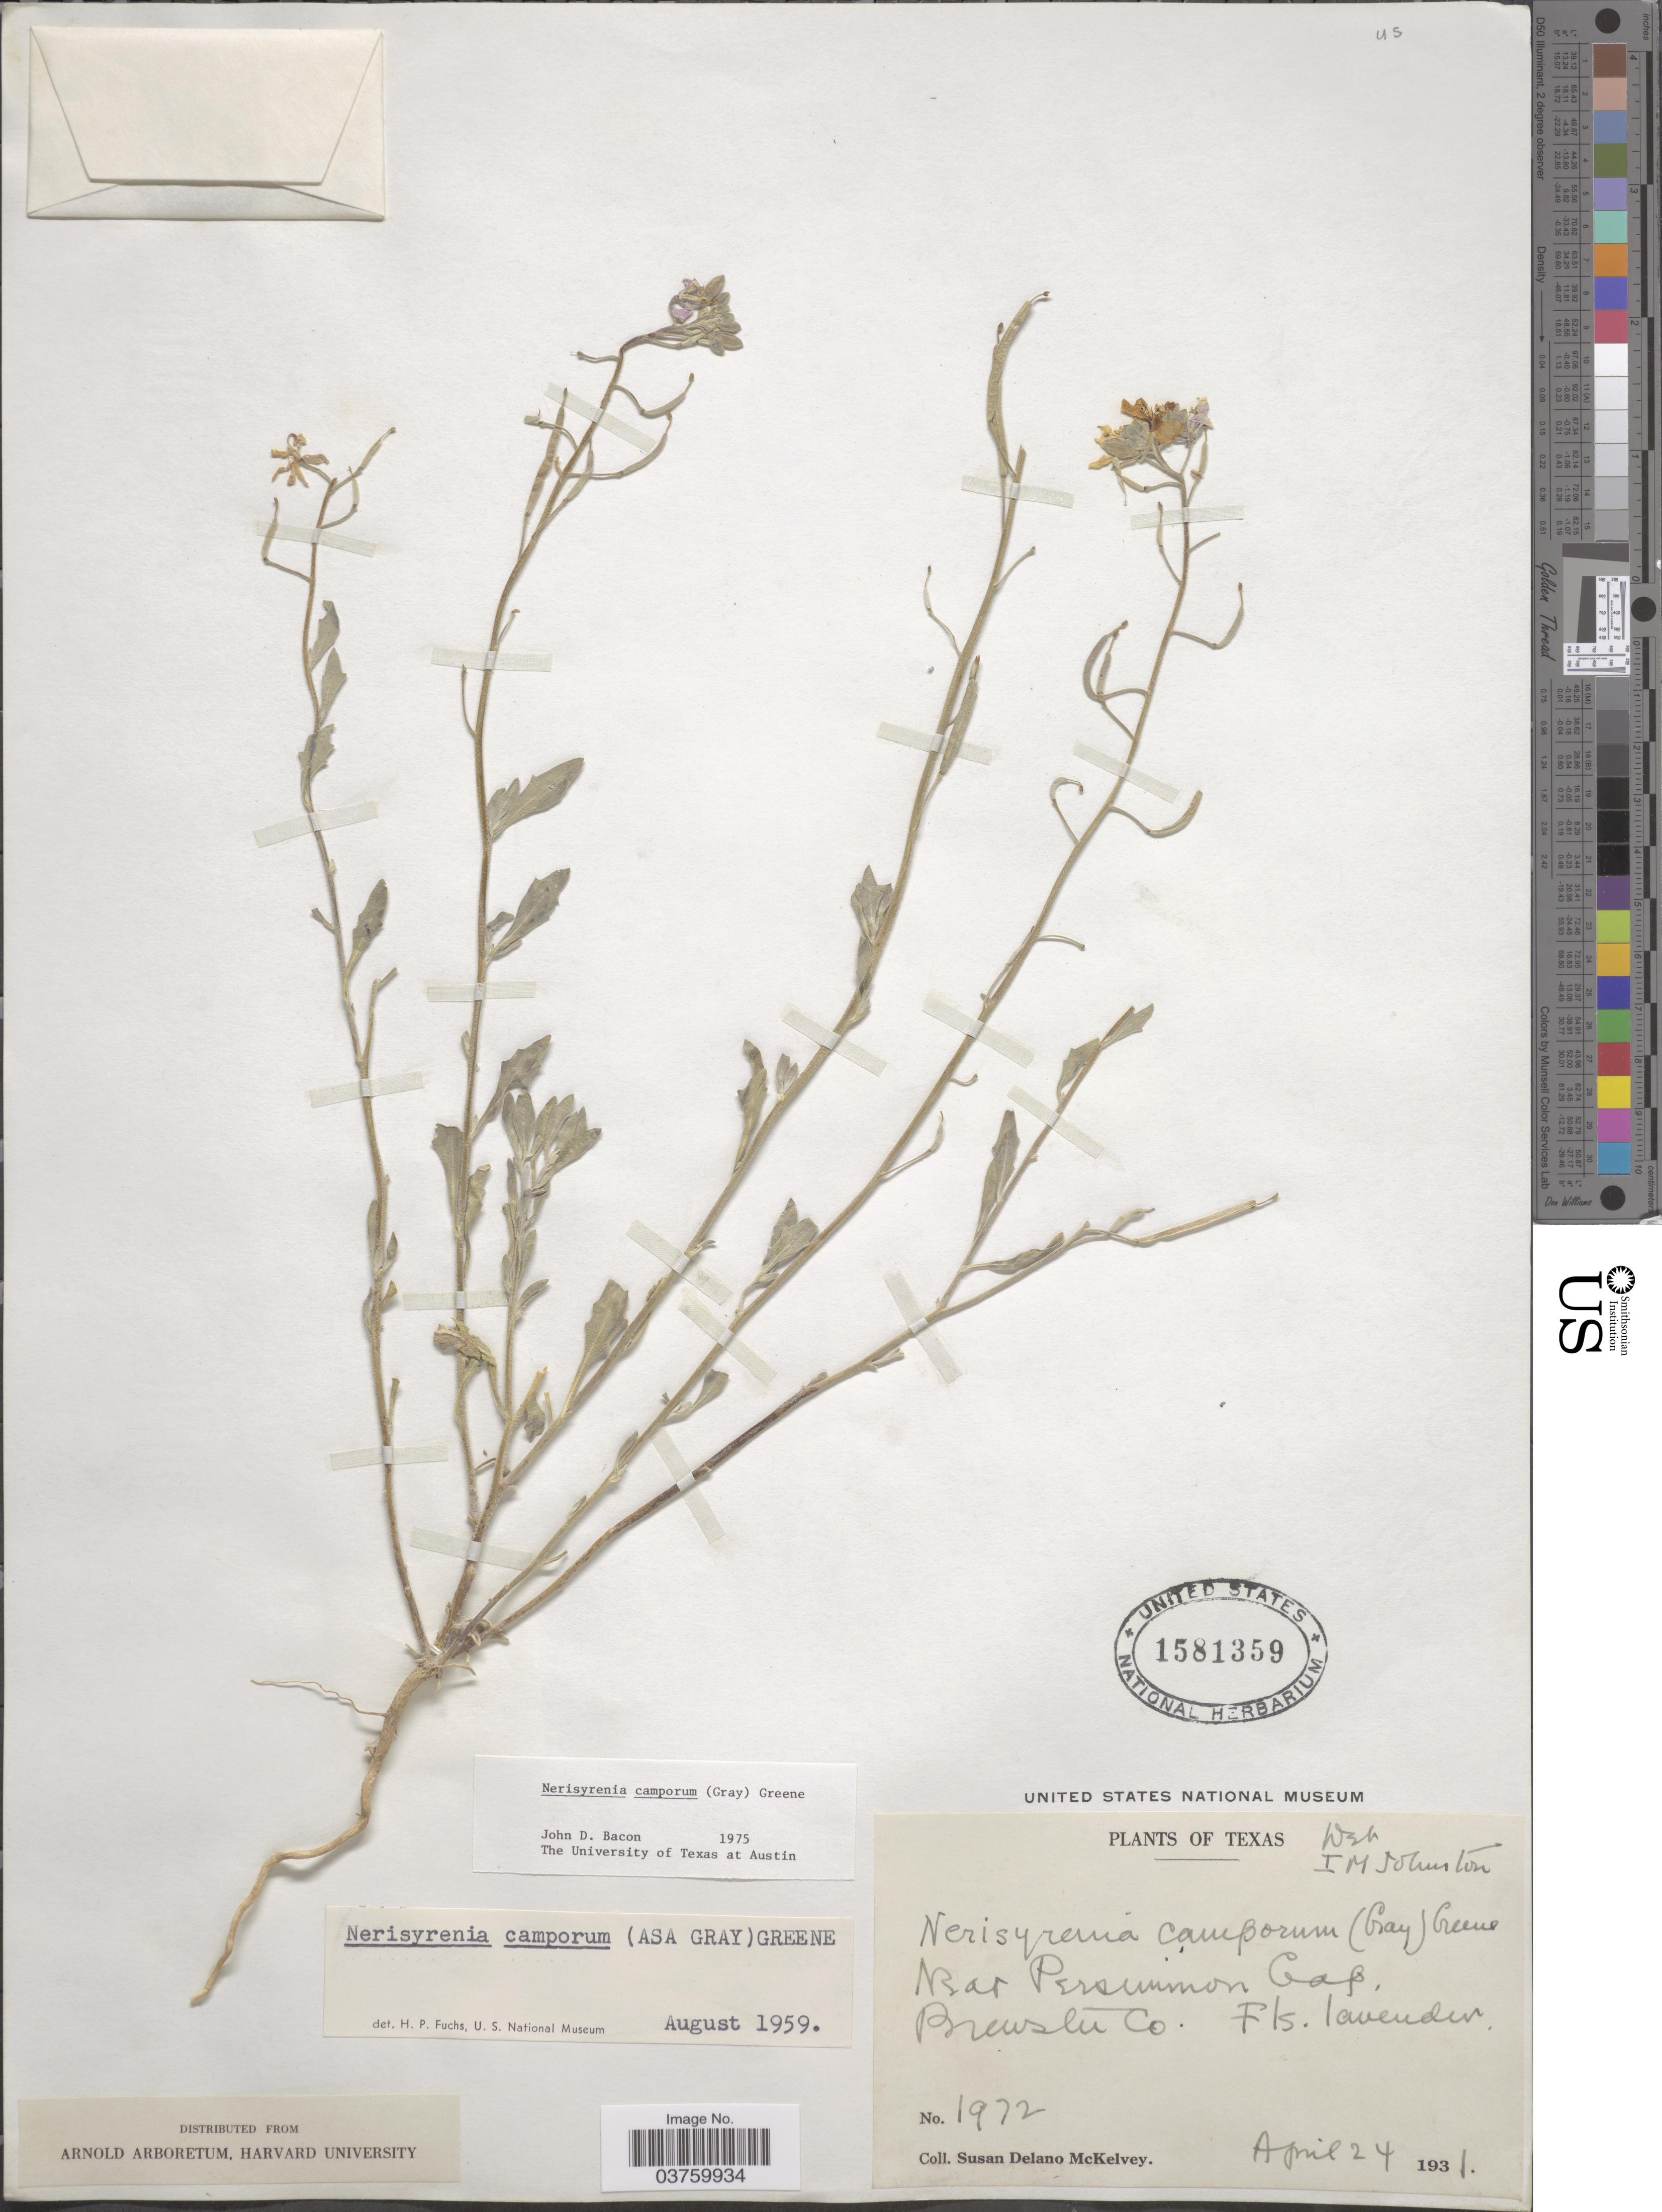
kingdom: Plantae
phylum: Tracheophyta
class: Magnoliopsida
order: Brassicales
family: Brassicaceae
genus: Nerisyrenia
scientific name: Nerisyrenia camporum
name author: (A. Gray) Greene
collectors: S. A. McKelvey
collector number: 1972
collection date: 1931-04-24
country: United States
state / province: Texas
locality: Near Persimmon Gap. Brewster Co.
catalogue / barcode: US 1581359